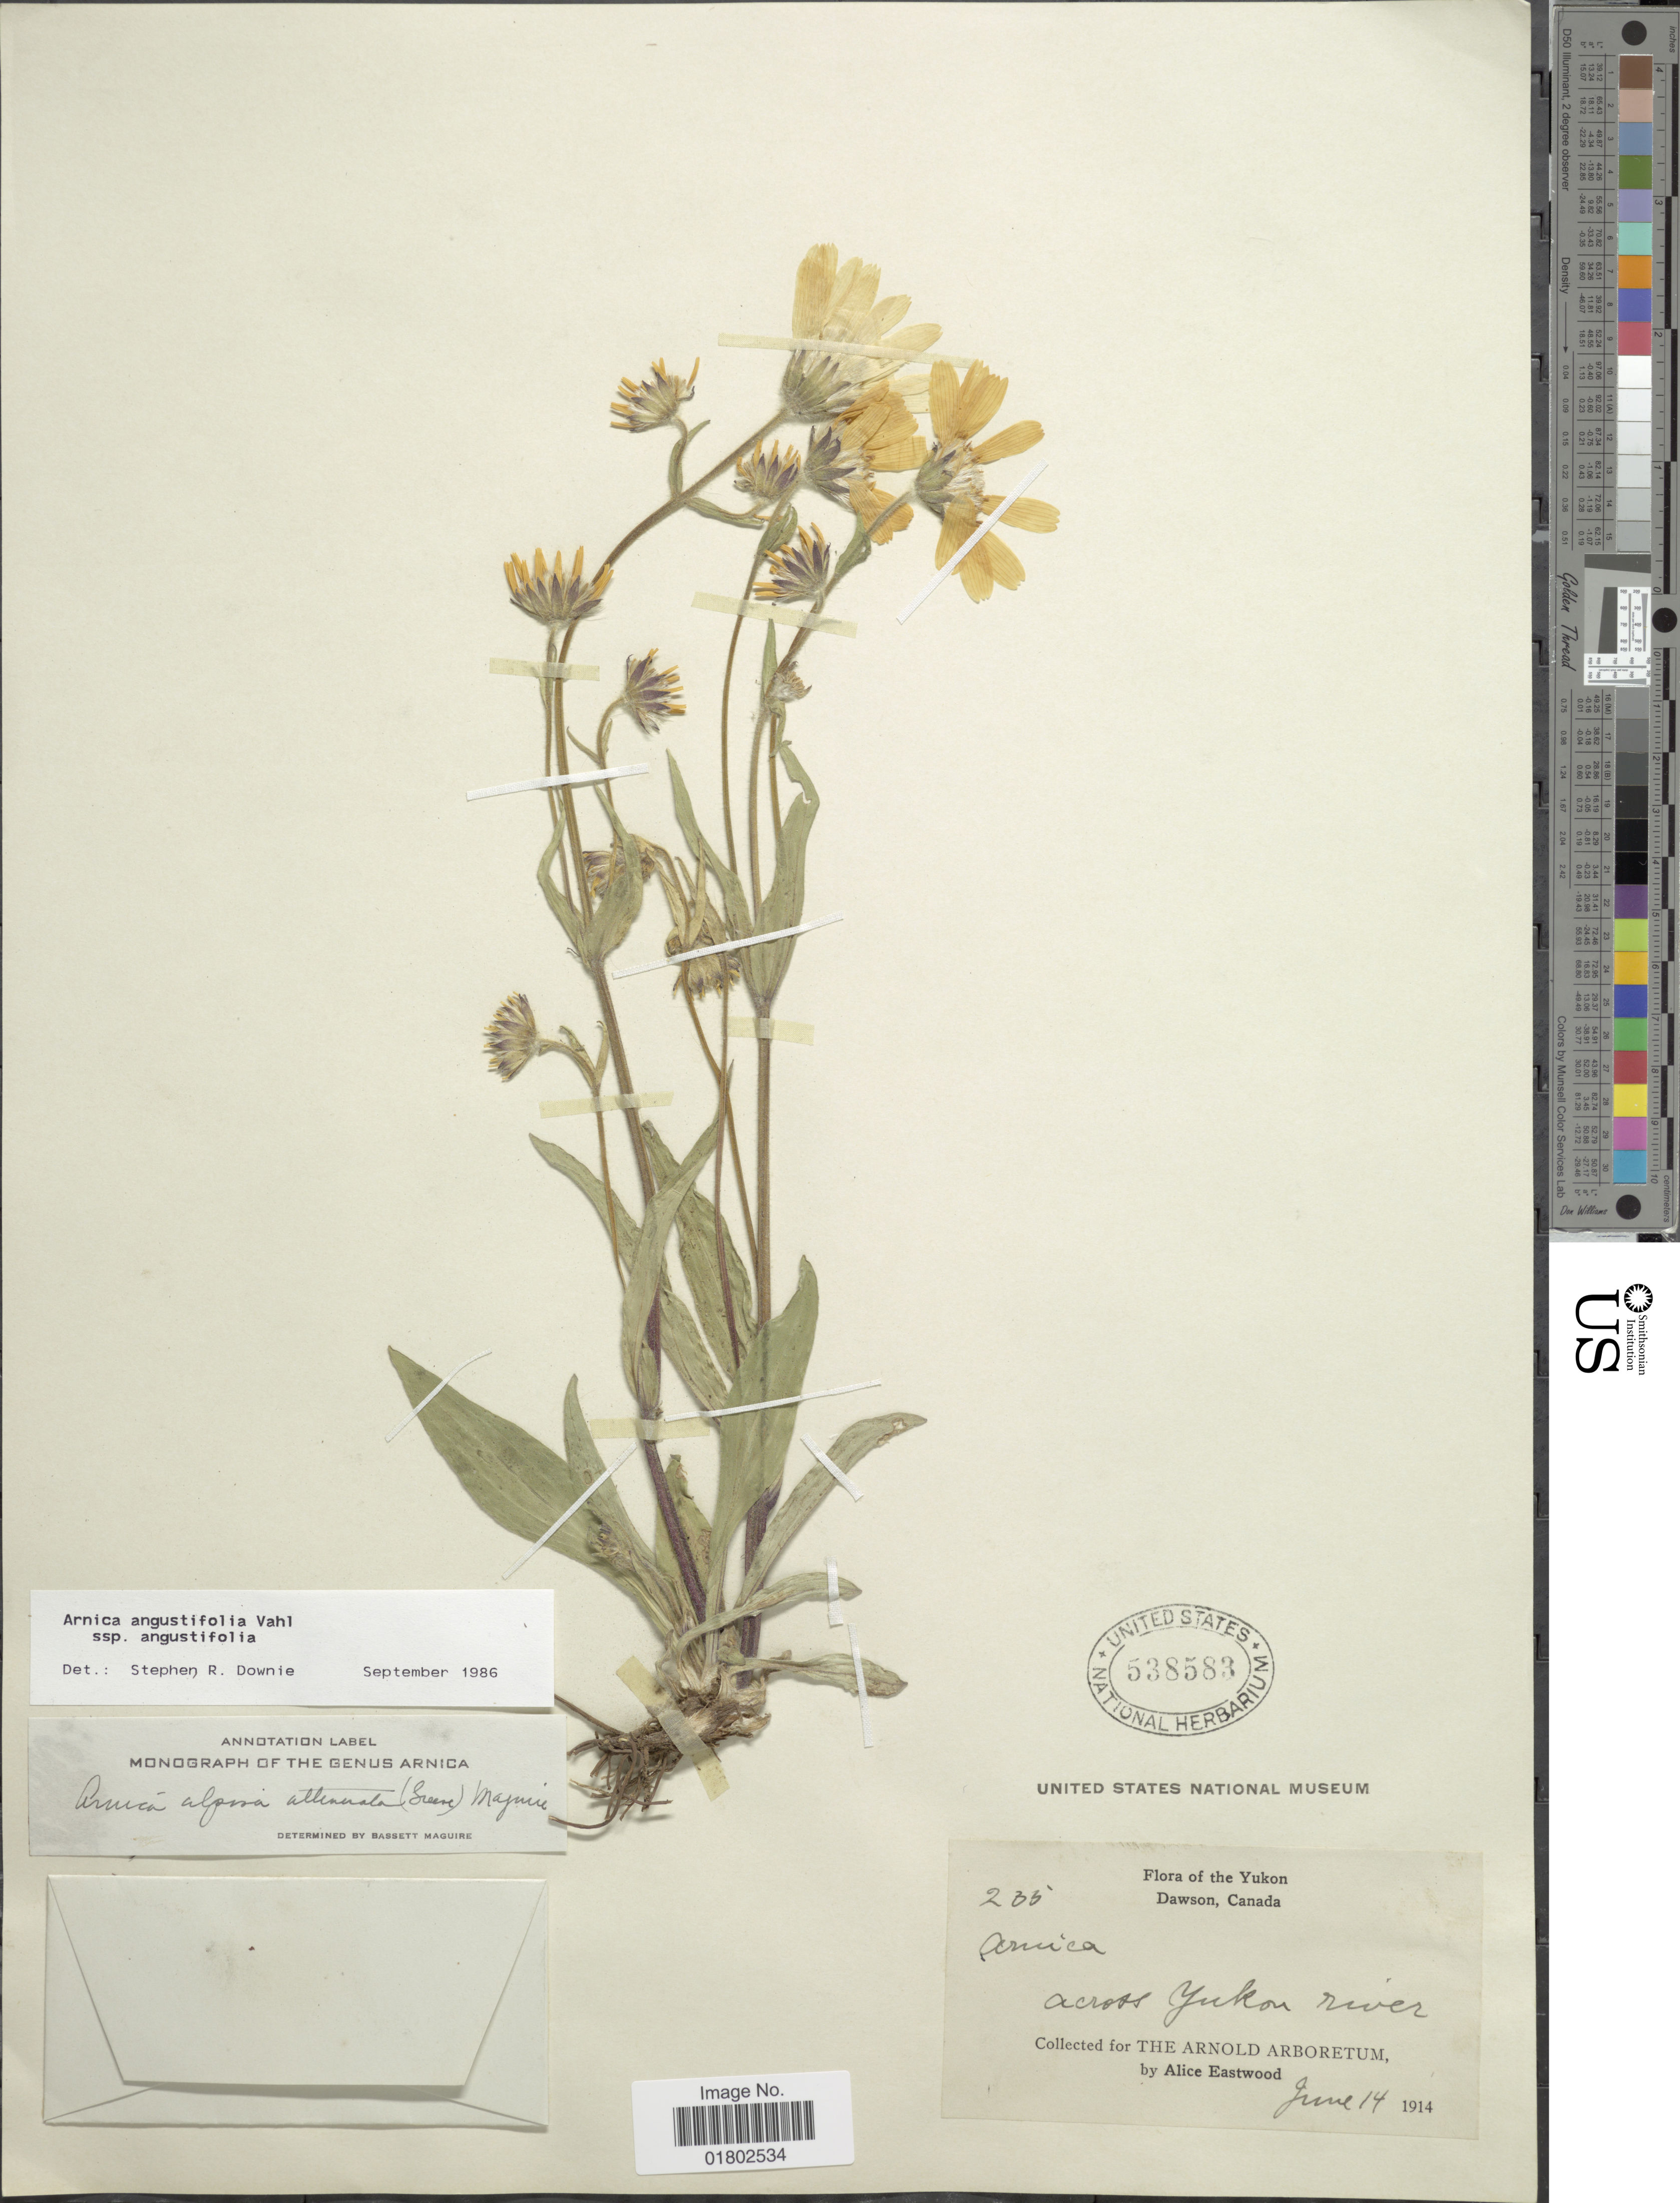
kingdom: Plantae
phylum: Tracheophyta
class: Magnoliopsida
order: Asterales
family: Asteraceae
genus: Arnica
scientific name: Arnica angustifolia subsp. angustifolia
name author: Vahl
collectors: A. Eastwood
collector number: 235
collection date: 1914-06-14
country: Canada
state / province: Yukon Territory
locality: Dawson, across Yukon river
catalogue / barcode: US 538583